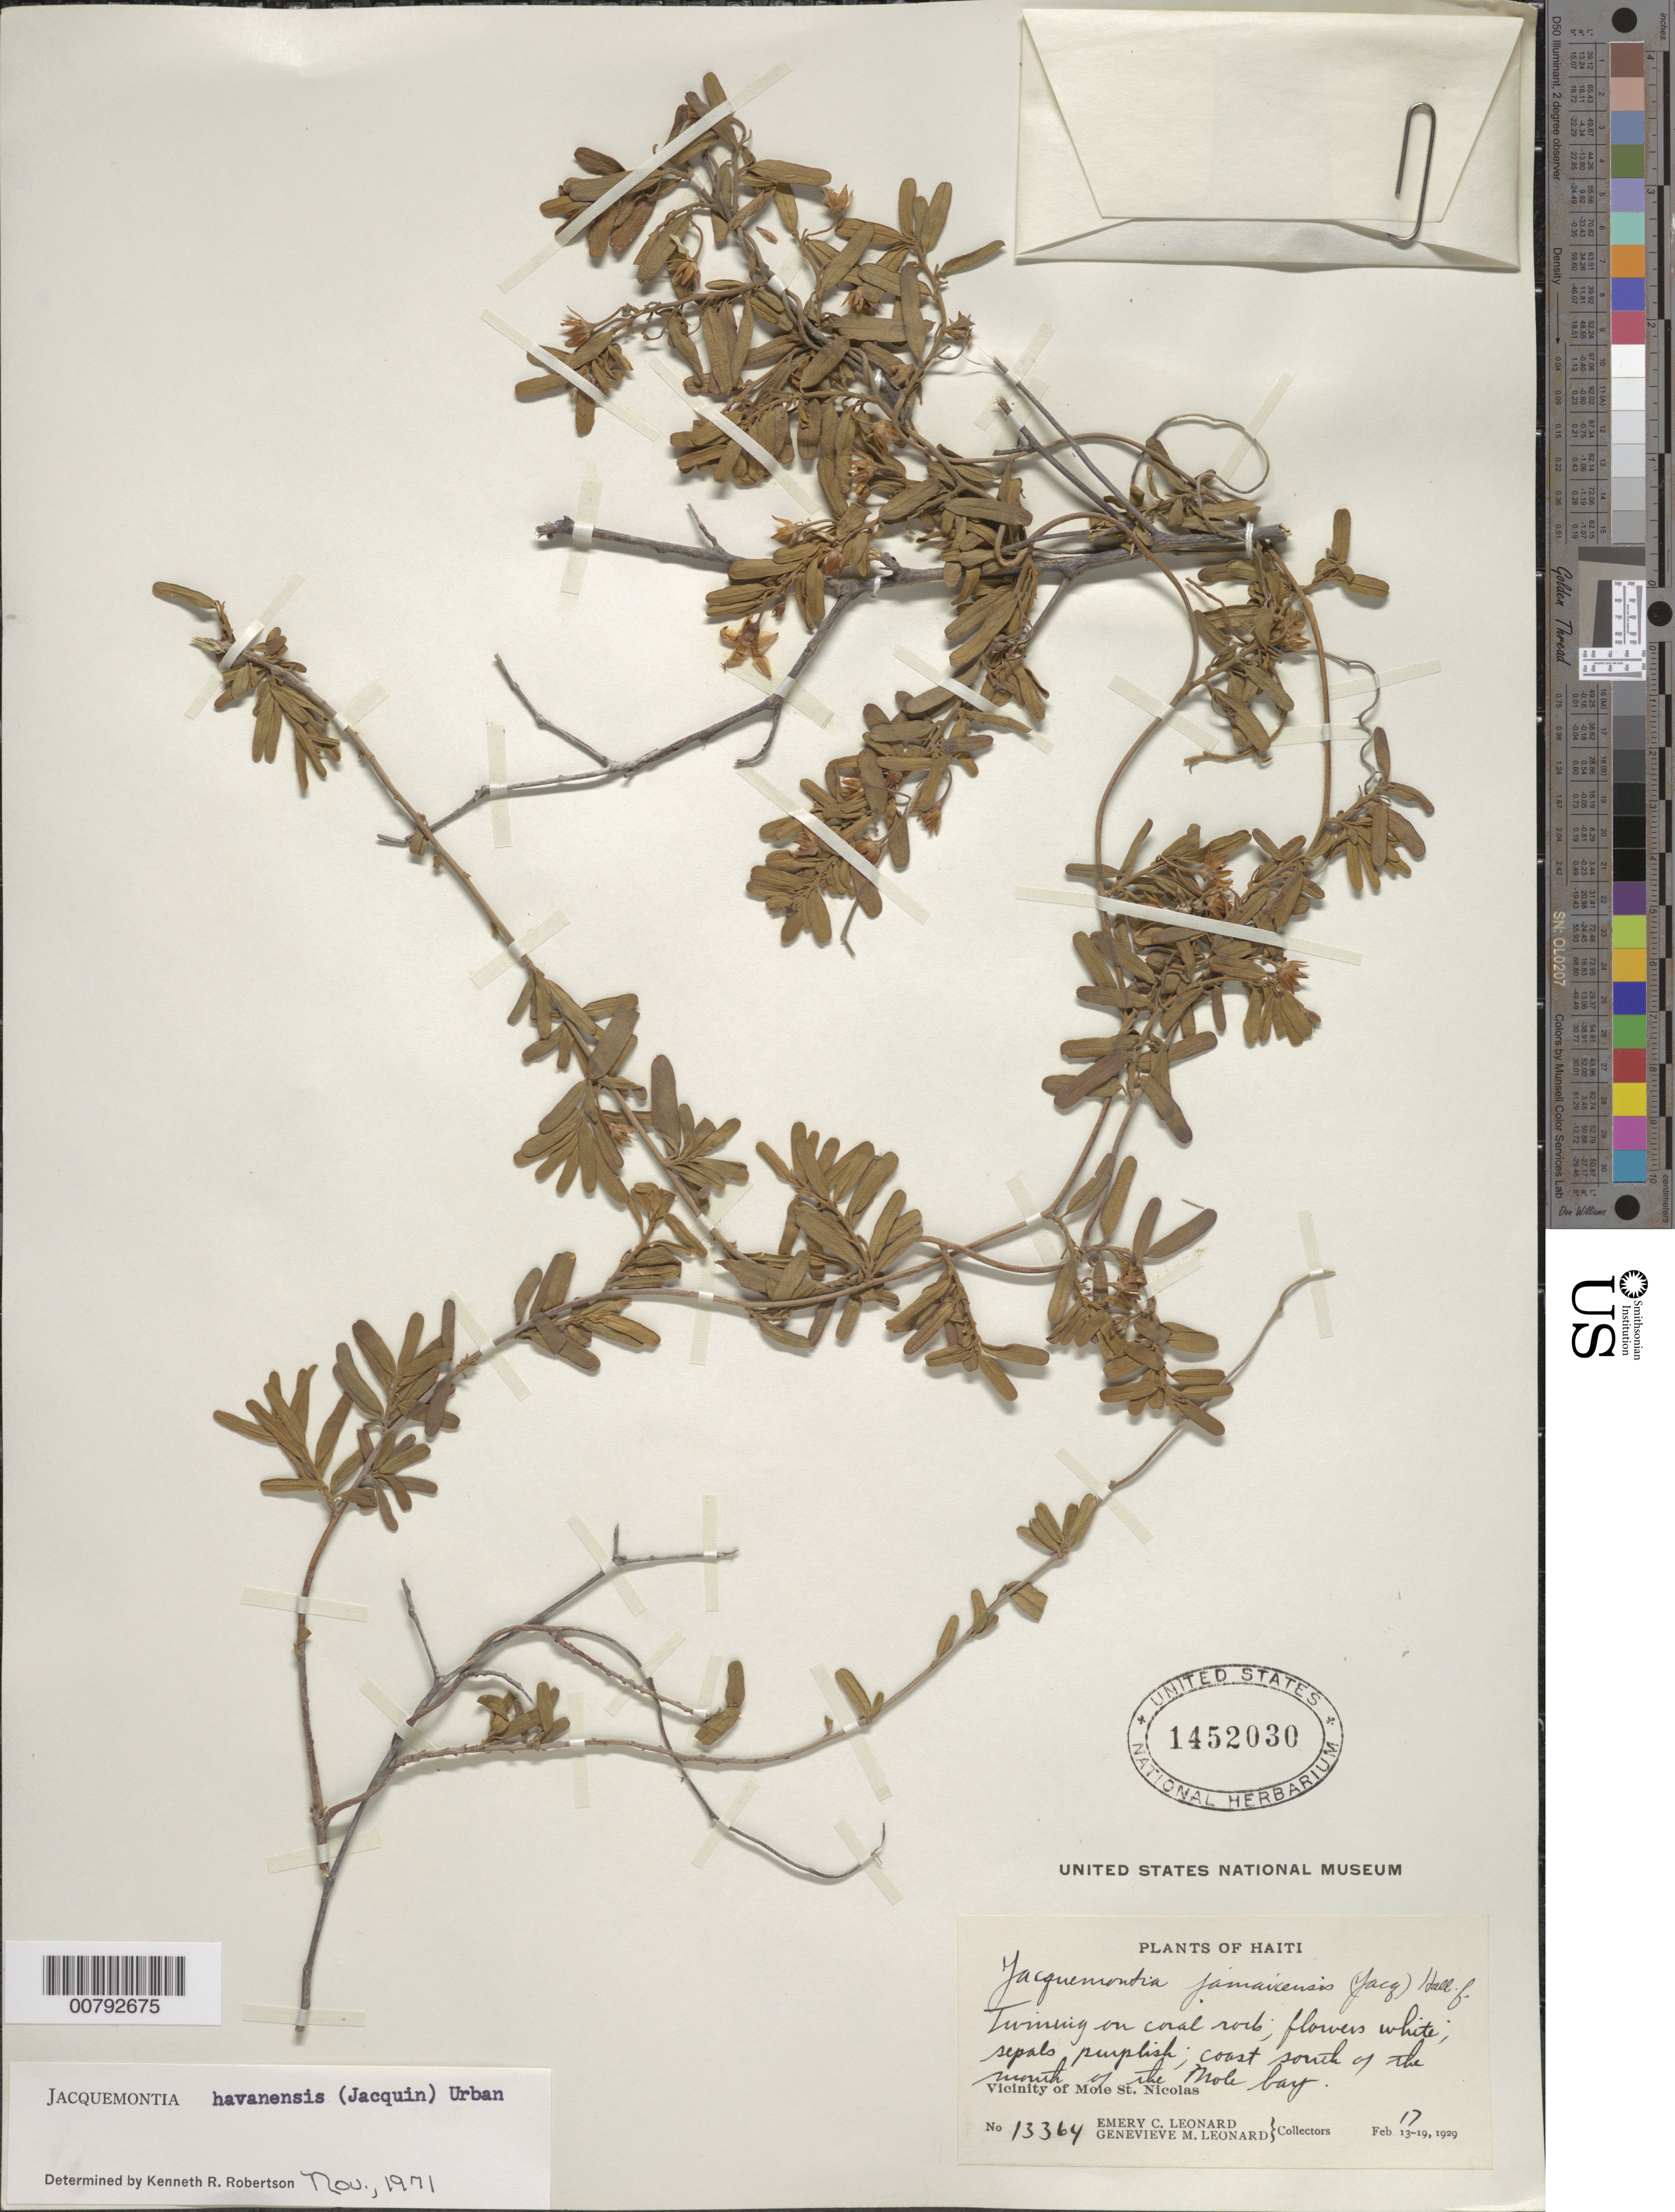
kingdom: Plantae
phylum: Tracheophyta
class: Magnoliopsida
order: Solanales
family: Convolvulaceae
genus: Jacquemontia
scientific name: Jacquemontia havanensis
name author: (Jacq.) Urb.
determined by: Robertson, K. R.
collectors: E. C. Leonard & G. M. Leonard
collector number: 13364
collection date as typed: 17 Feb 1929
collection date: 1929-02-17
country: Haiti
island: Hispaniola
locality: Vicinity of Mole St. Nicolas, coast south of the mouth of the Mole bay.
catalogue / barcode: US 1452030